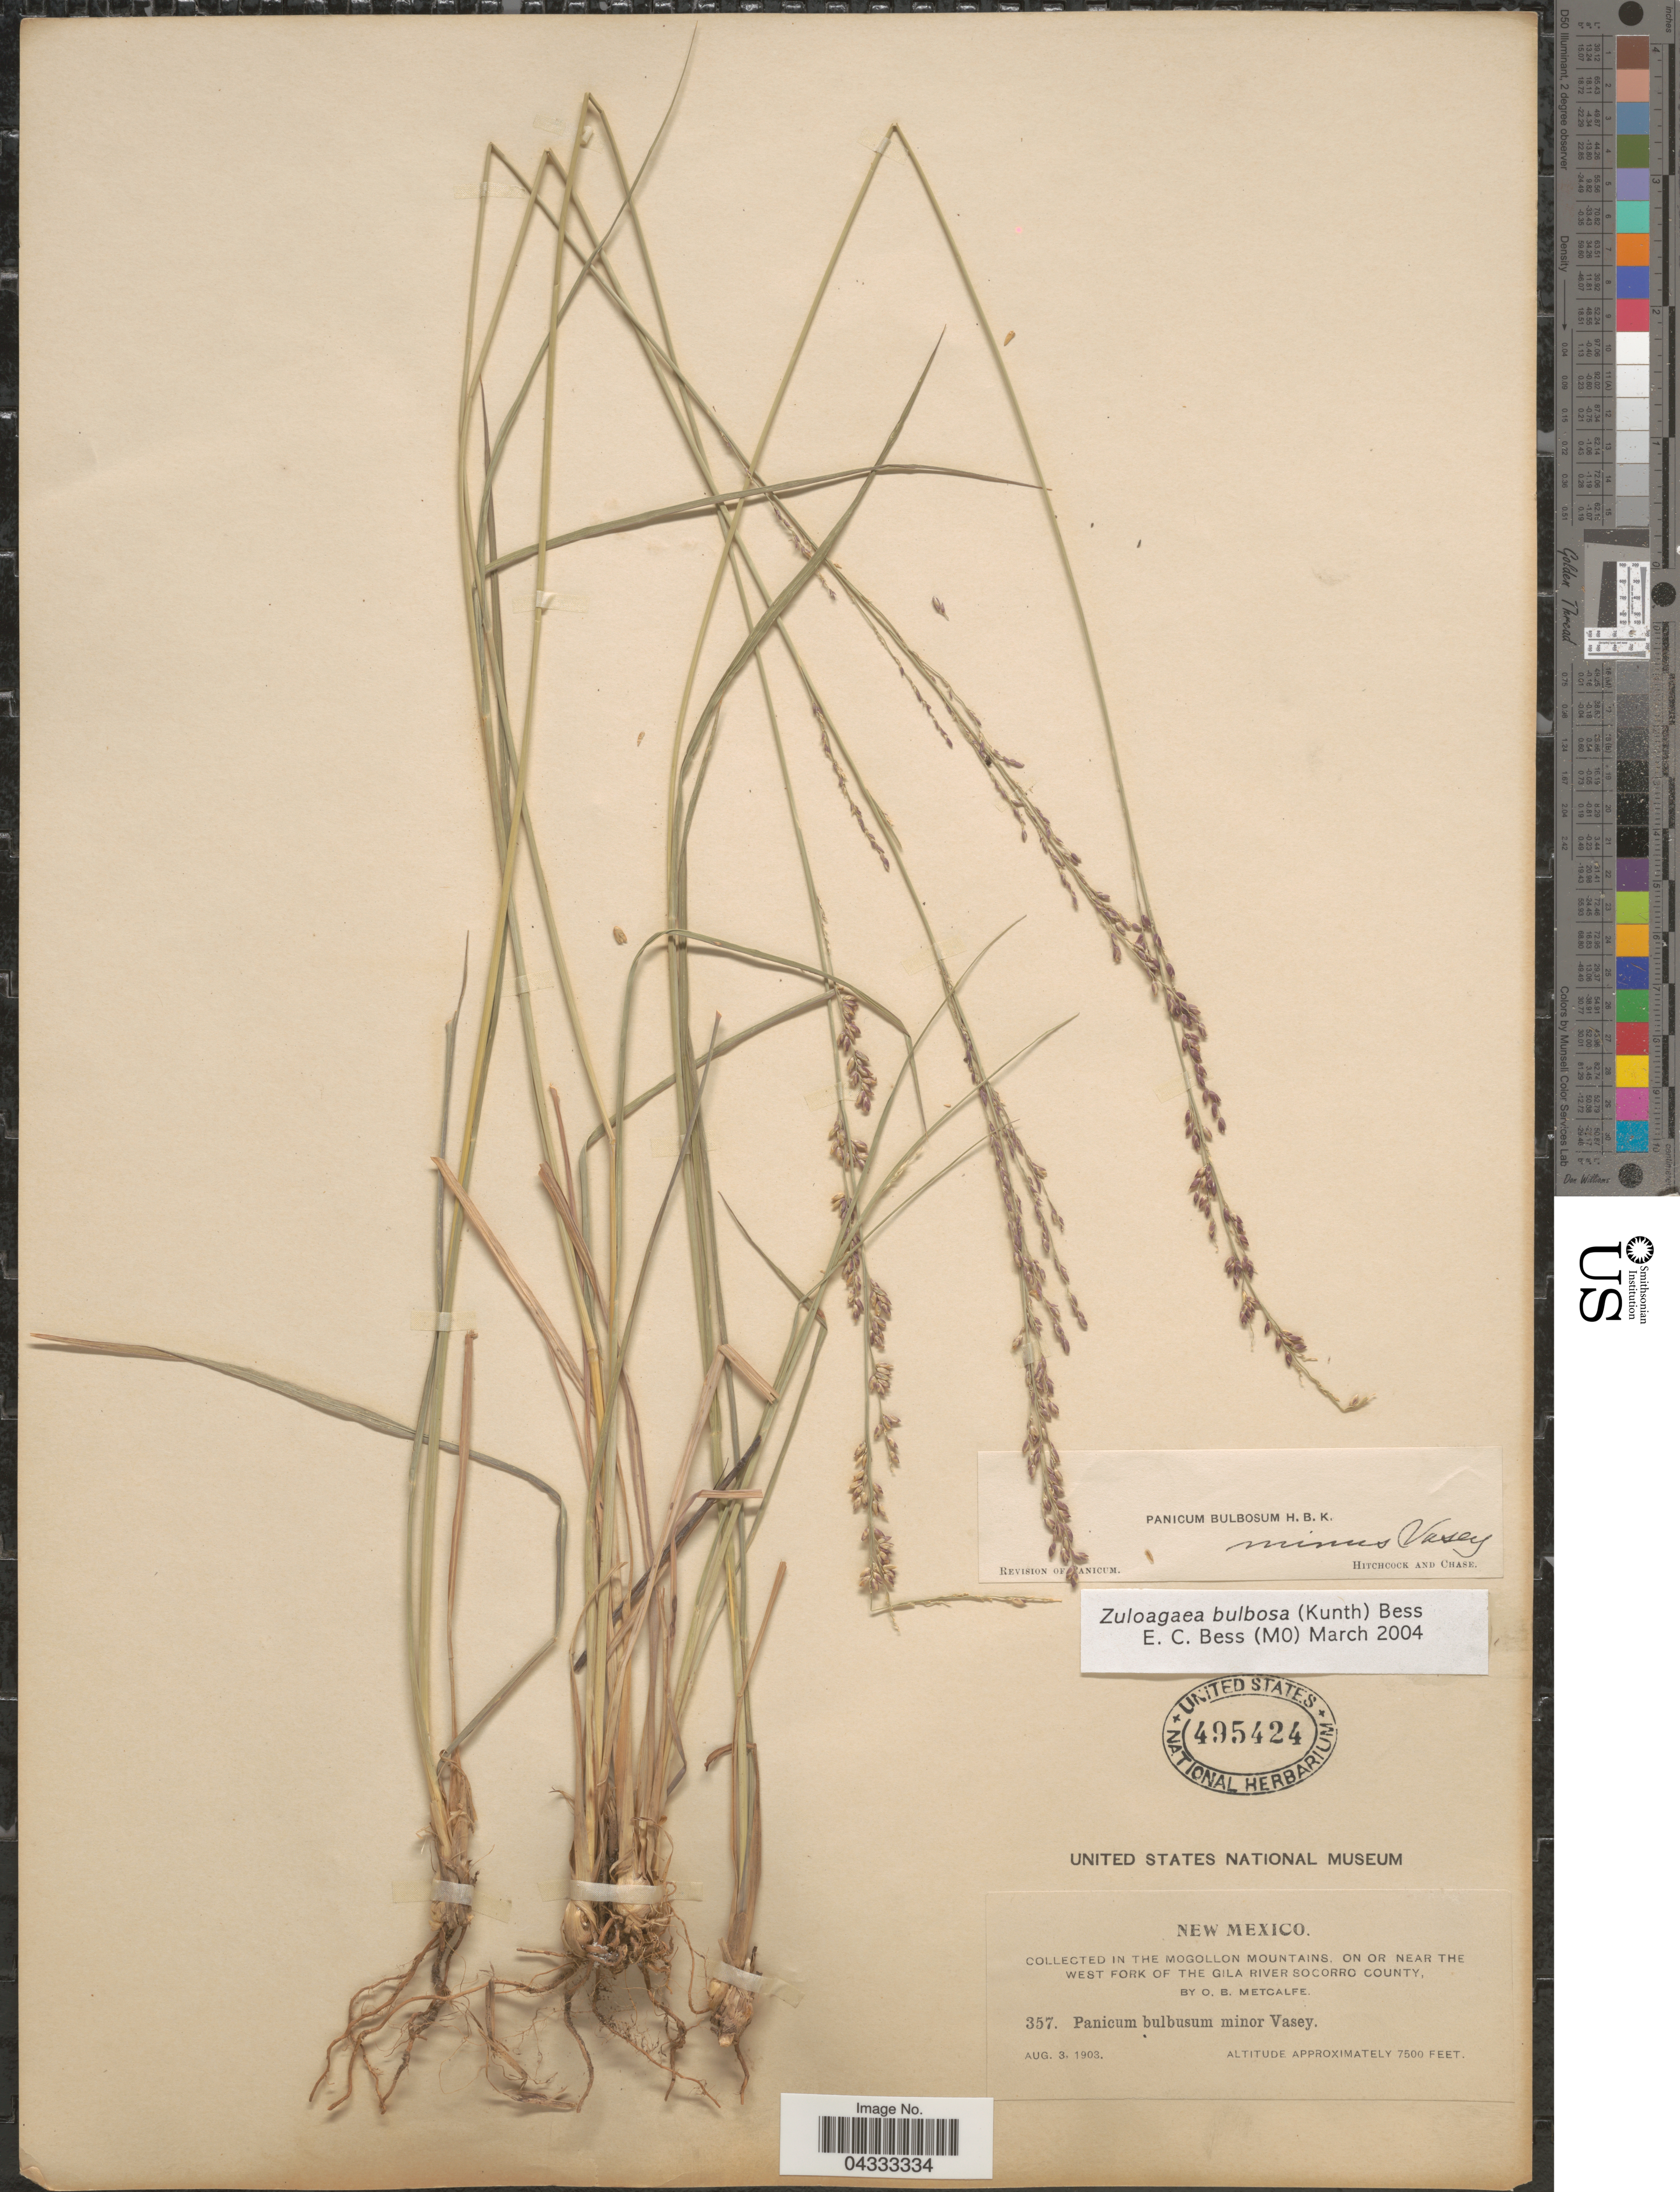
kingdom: Plantae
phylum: Tracheophyta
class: Liliopsida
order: Poales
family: Poaceae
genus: Zuloagaea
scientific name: Zuloagaea bulbosa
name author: (Kunth) E. Bess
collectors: O. B. Metcalfe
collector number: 357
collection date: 1903-08-03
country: United States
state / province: New Mexico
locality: In the Mogollon Mountains, on or near The West Fork of The Gila River Socorro County.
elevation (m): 2286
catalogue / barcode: US 495424